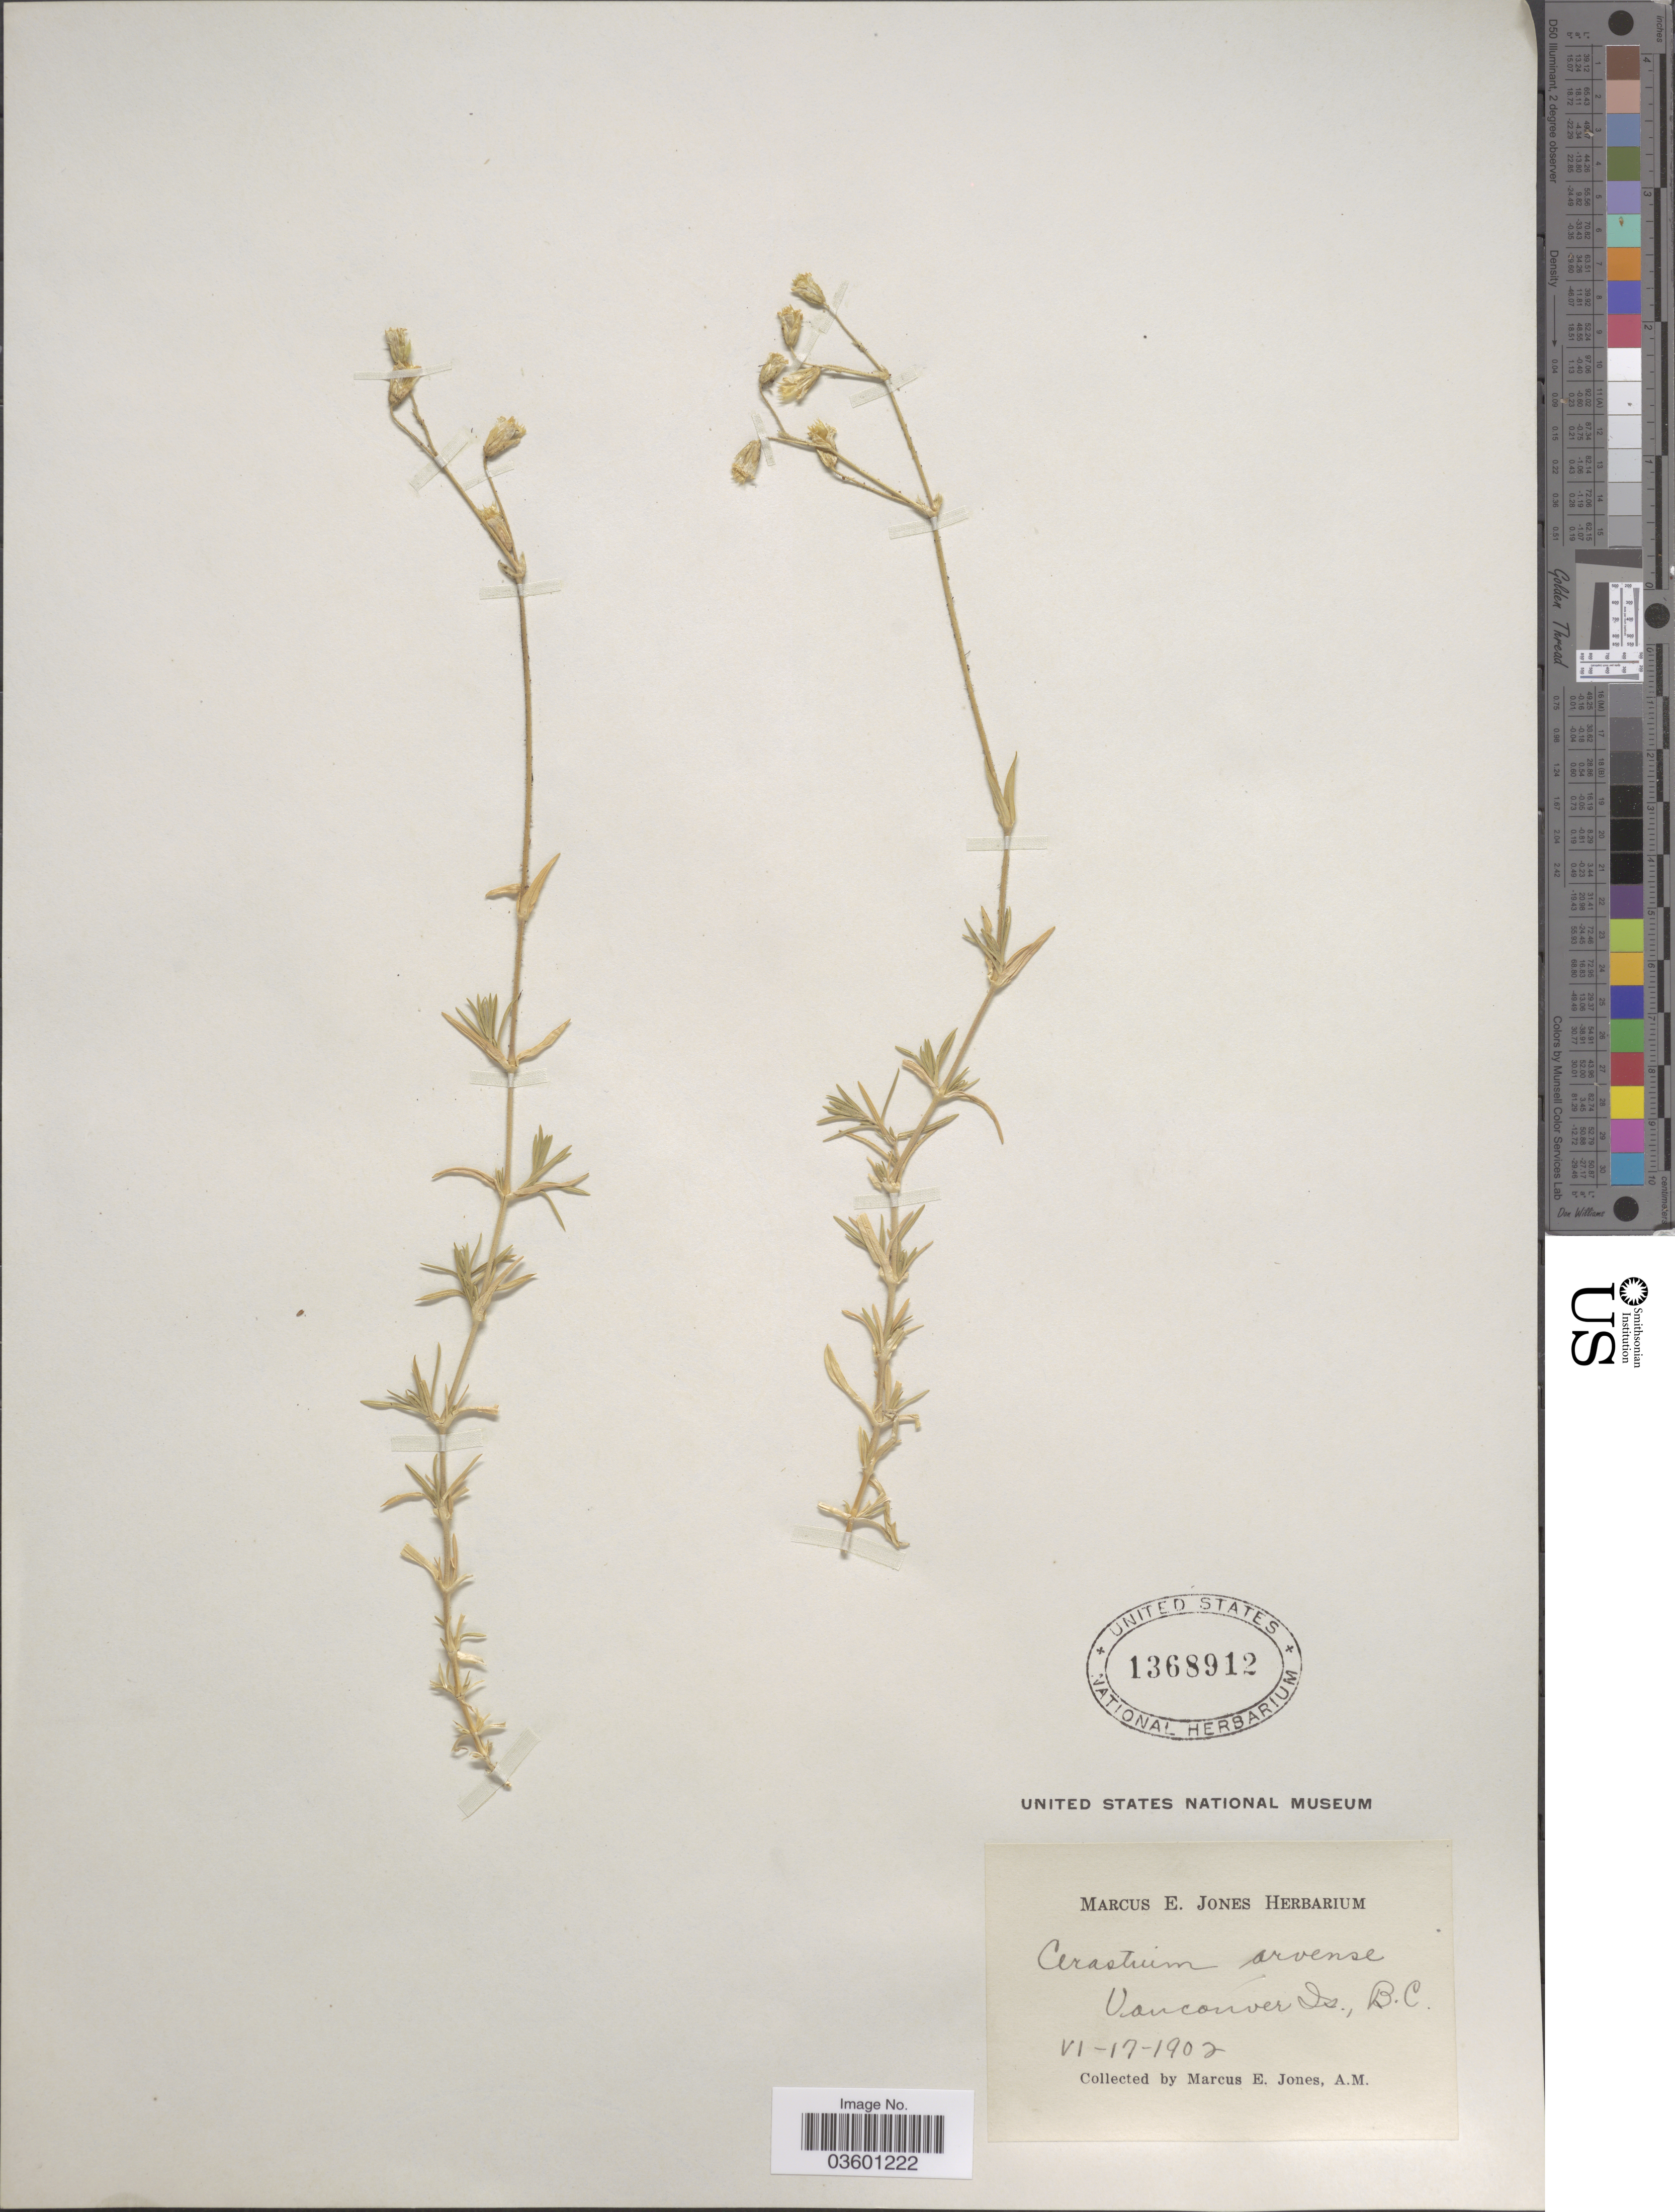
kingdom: Plantae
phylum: Tracheophyta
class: Magnoliopsida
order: Caryophyllales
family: Caryophyllaceae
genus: Cerastium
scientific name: Cerastium arvense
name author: L.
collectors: M. E. Jones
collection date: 1902-06-17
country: Canada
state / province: British Columbia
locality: Vancouver Is.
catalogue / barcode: US 1368912